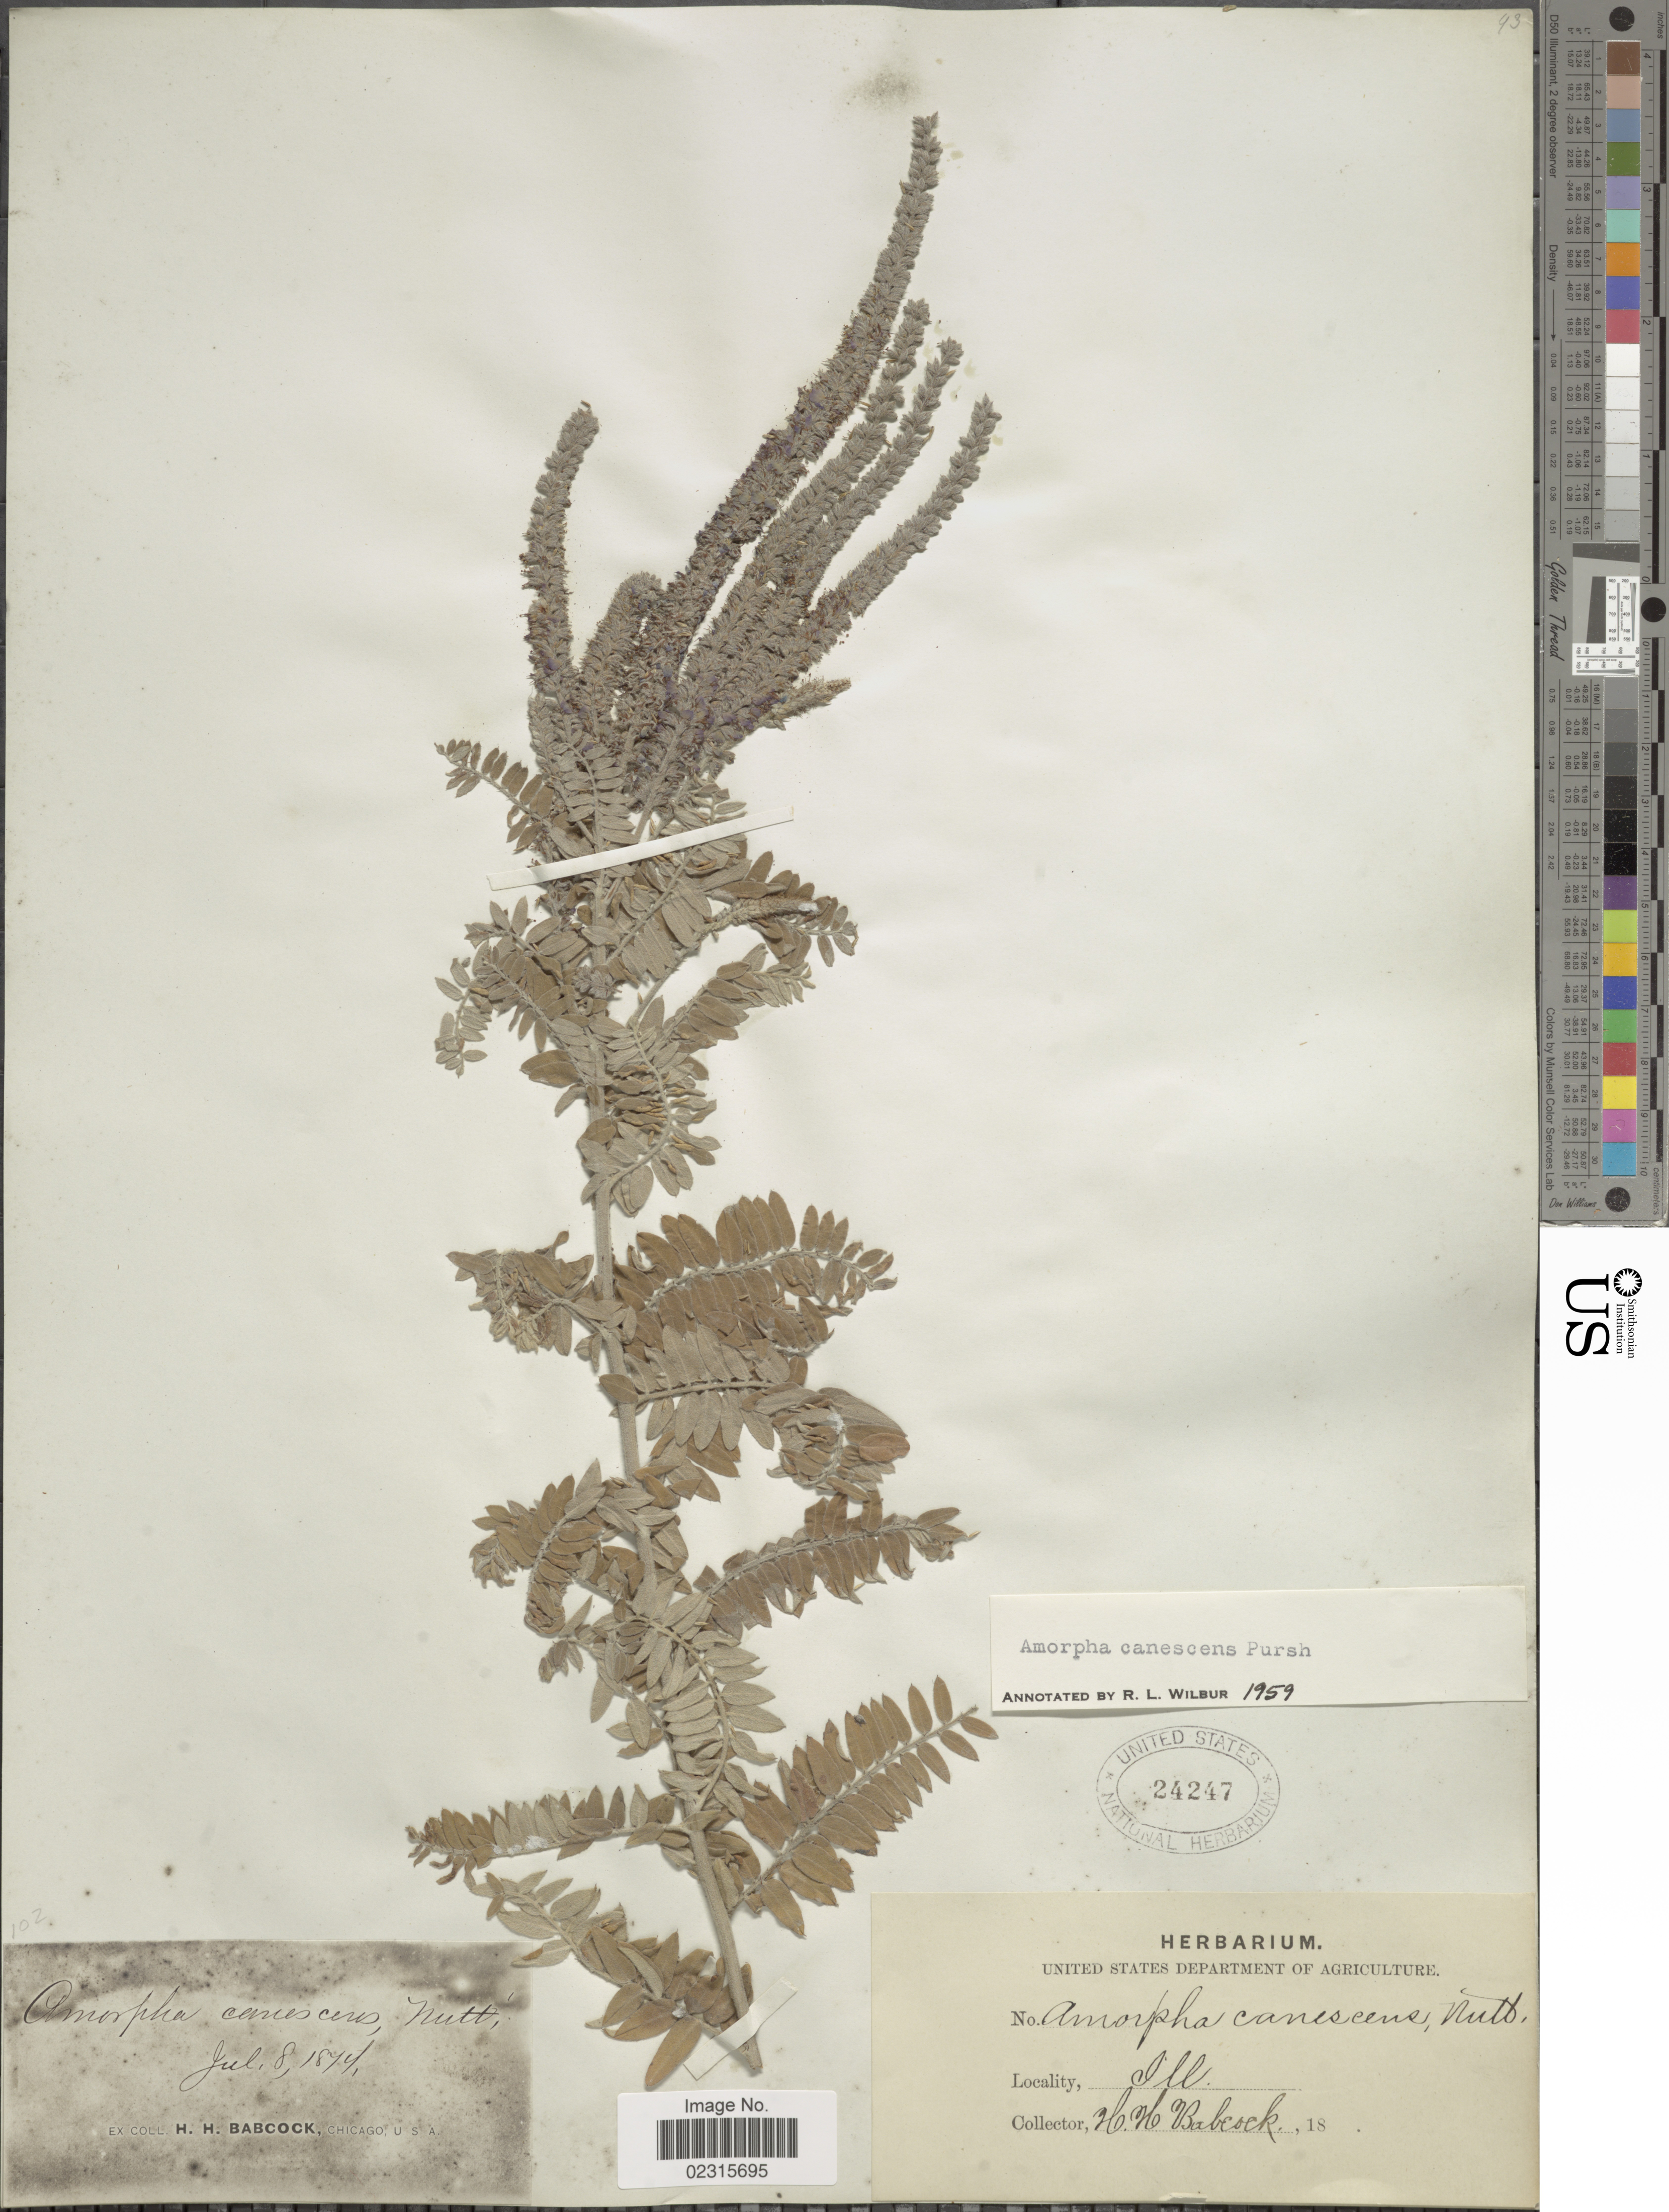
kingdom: Plantae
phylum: Tracheophyta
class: Magnoliopsida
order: Fabales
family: Fabaceae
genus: Amorpha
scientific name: Amorpha canescens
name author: Pursh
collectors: H. Babcock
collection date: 1874-07-08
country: United States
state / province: Illinois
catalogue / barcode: US 24247